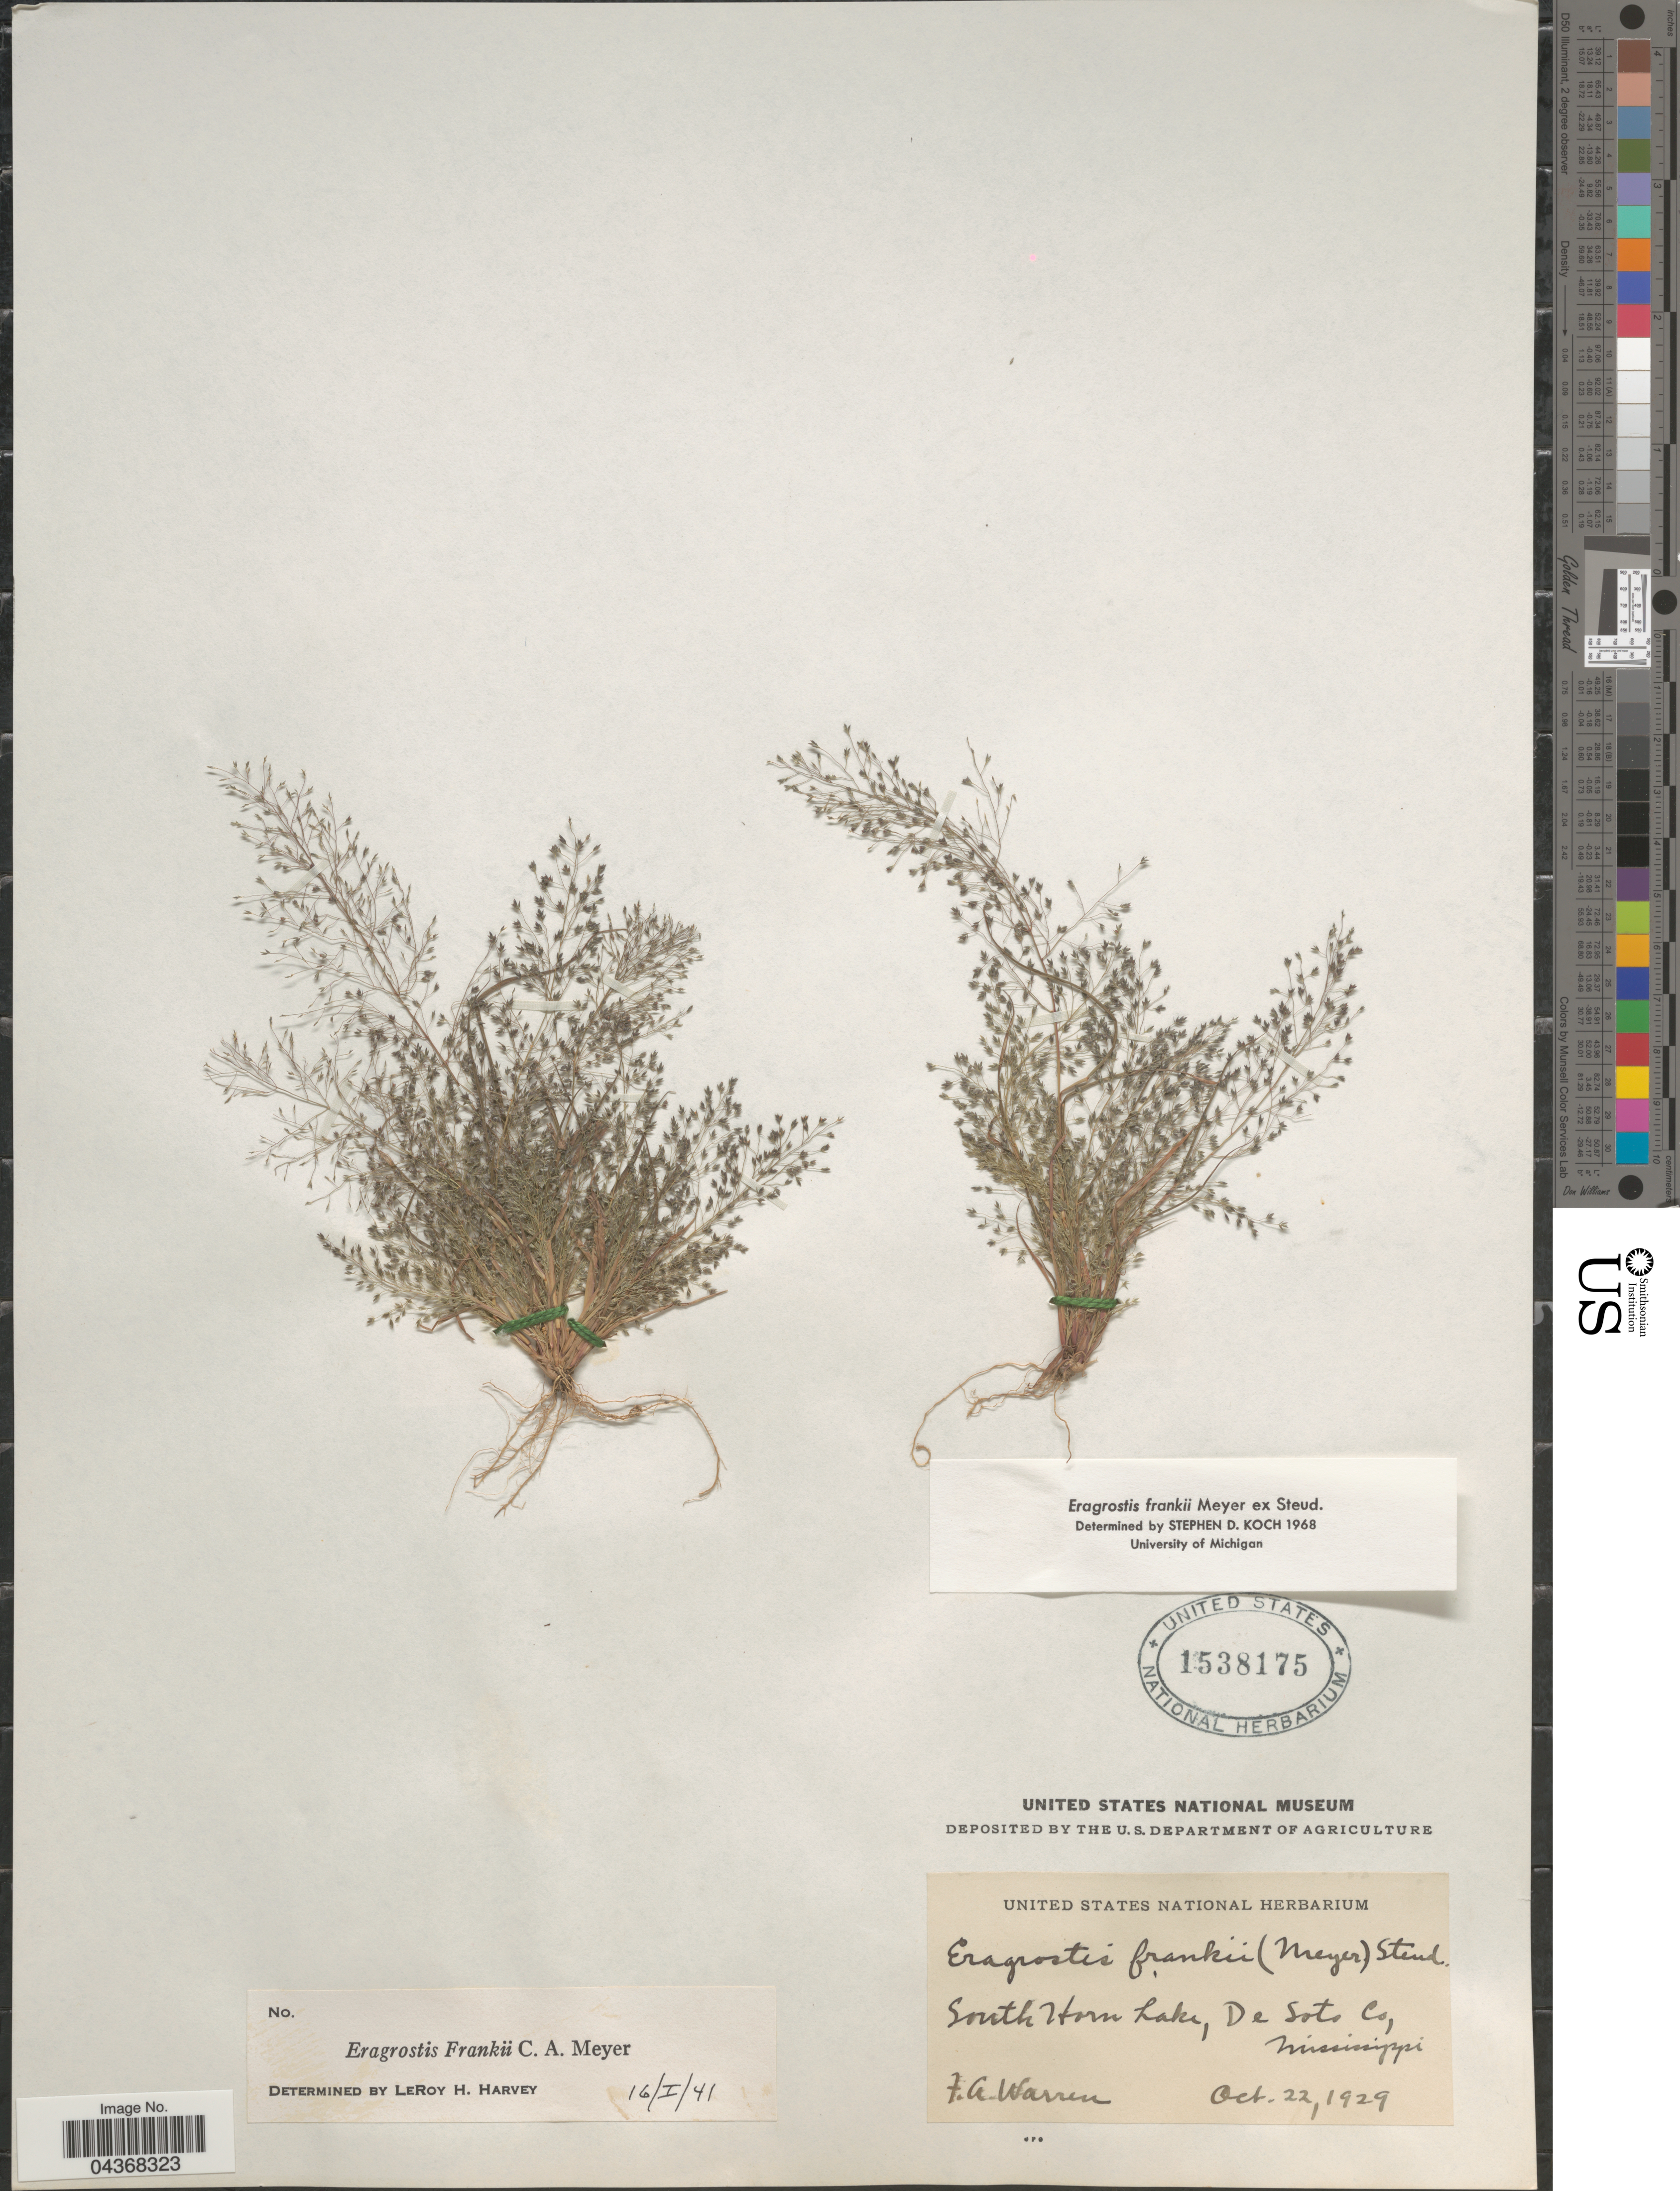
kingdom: Plantae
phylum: Tracheophyta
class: Liliopsida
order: Poales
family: Poaceae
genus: Eragrostis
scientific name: Eragrostis frankii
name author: C.A. Mey. ex Steud.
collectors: F. Warren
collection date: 1929-10-22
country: United States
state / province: Mississippi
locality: South Horn Lake, De Soto Co.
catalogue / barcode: US 1538175